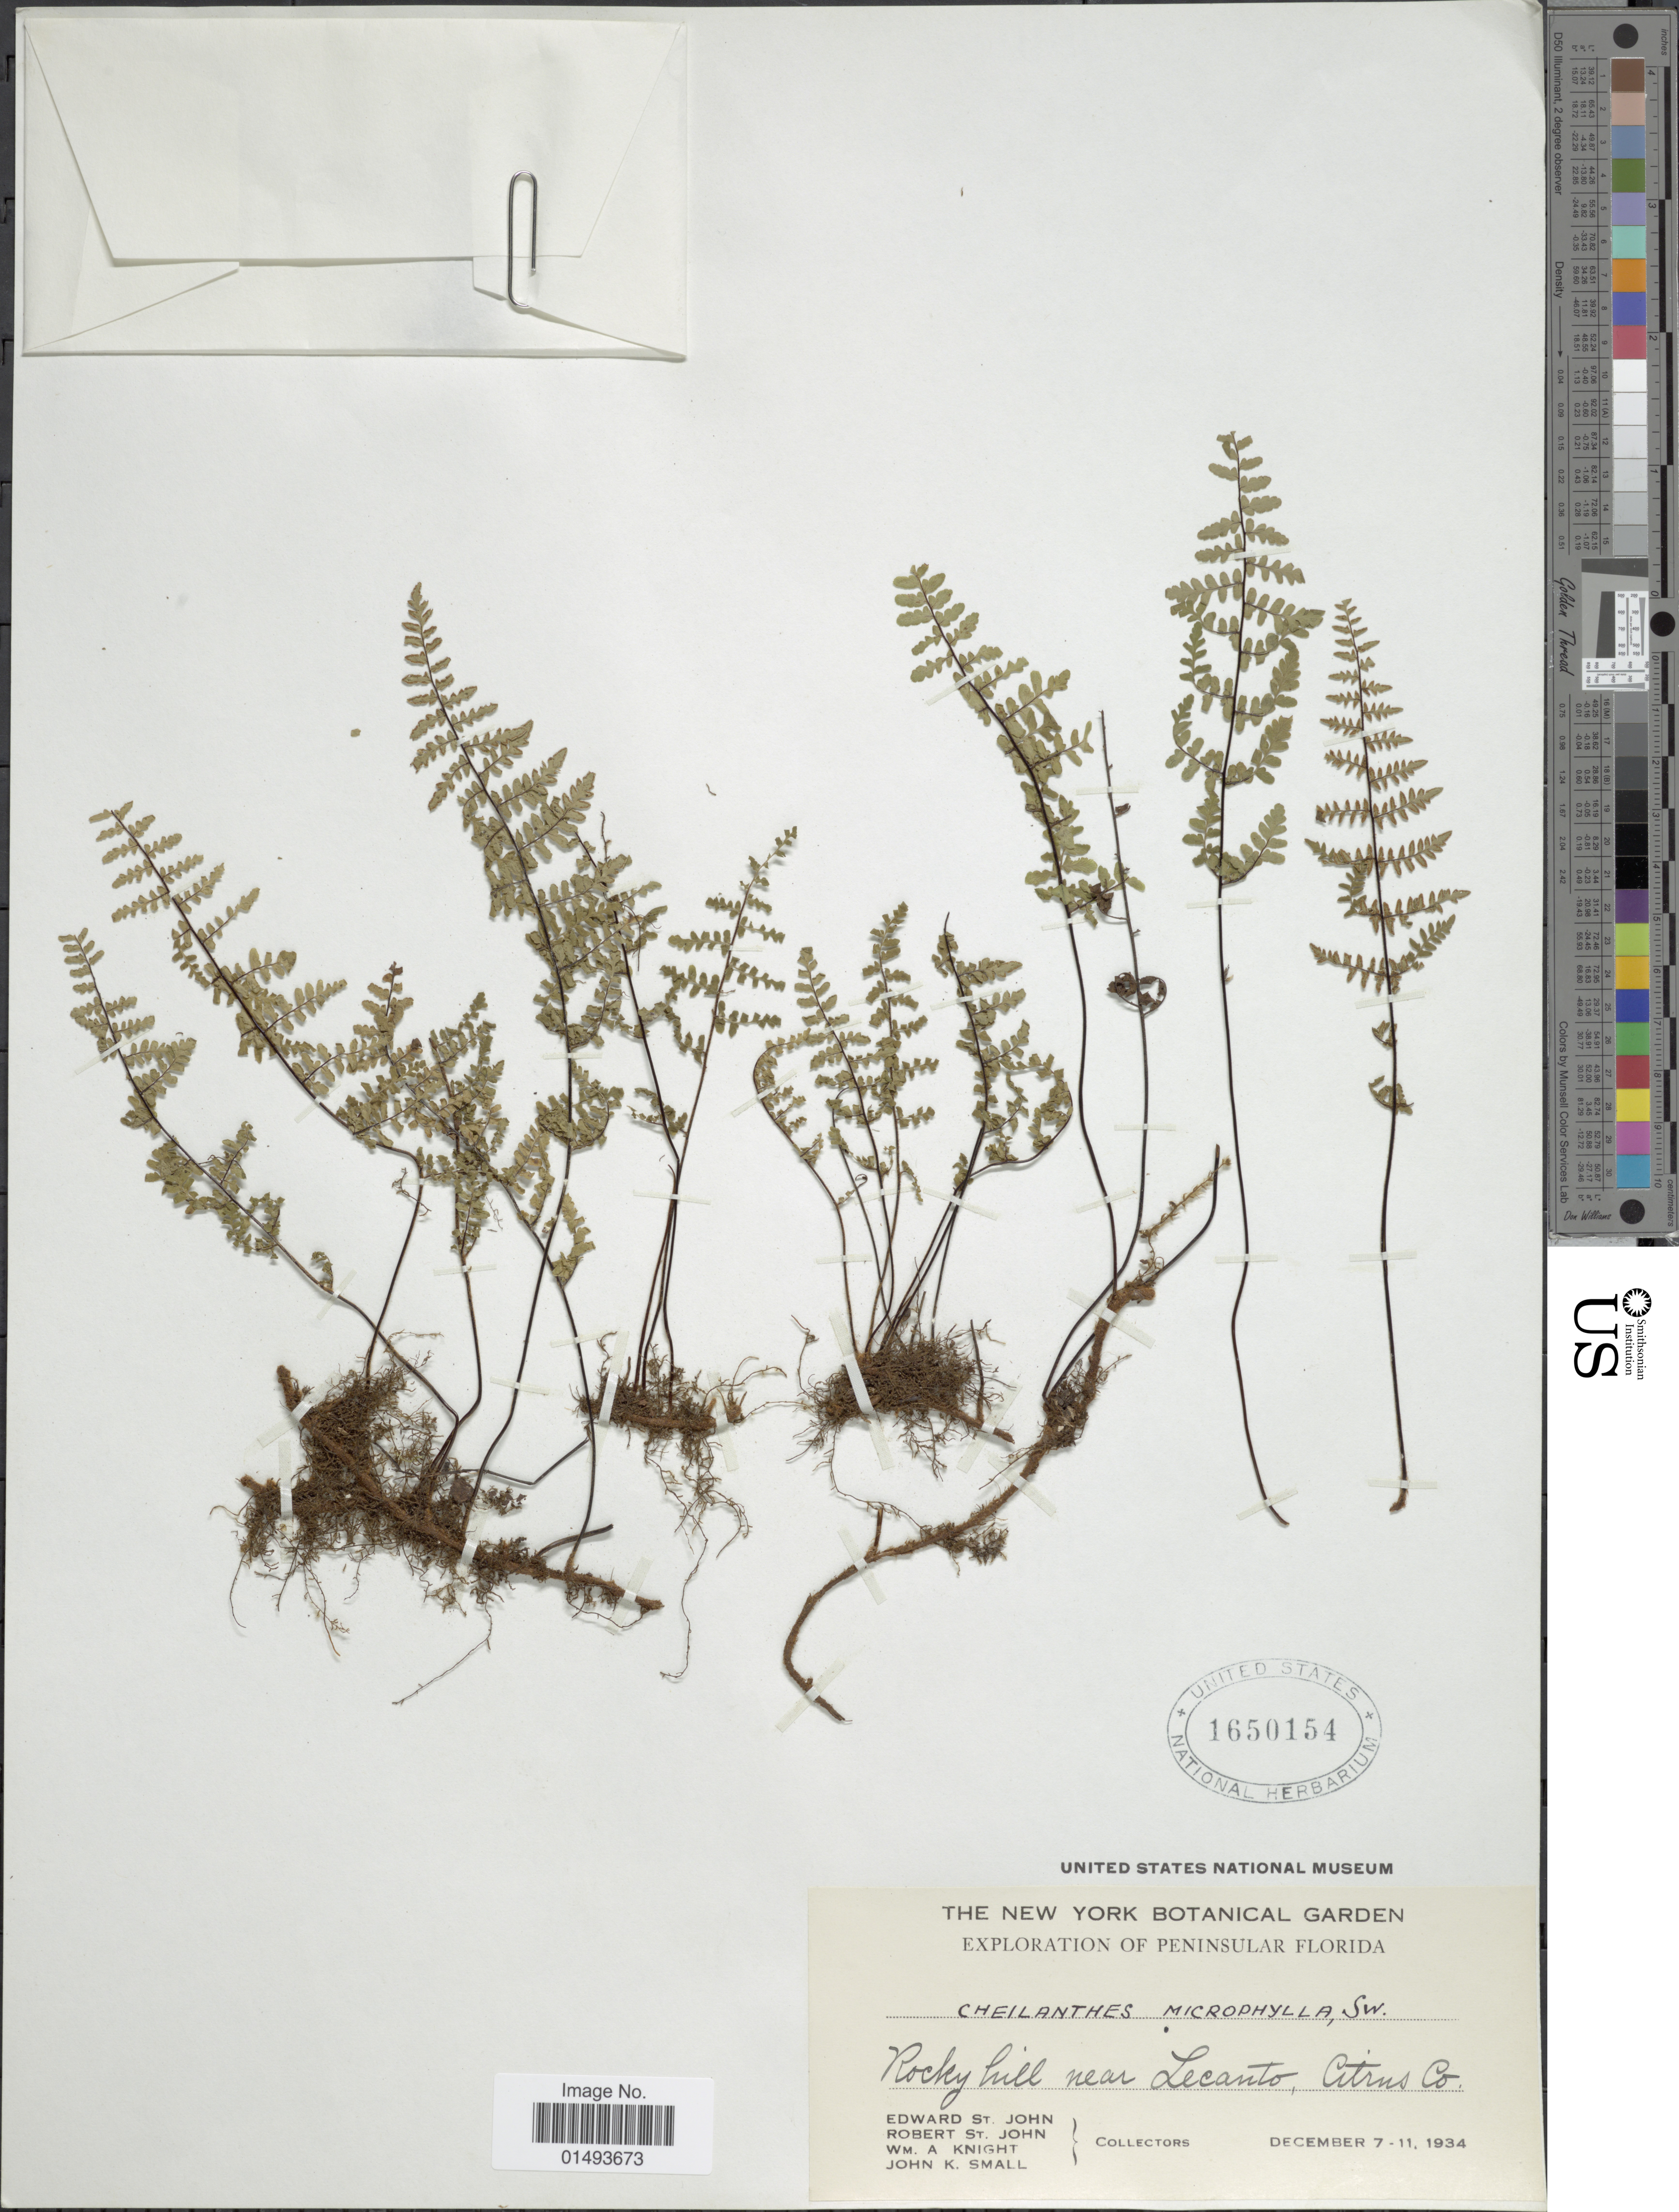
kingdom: Plantae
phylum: Tracheophyta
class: Polypodiopsida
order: Polypodiales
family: Pteridaceae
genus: Myriopteris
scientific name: Myriopteris microphylla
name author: (Sw.) Grusz & Windham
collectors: E. P. St. John, R. P. St. John, W. Knight & J. K. Small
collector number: s.n,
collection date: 1934-12-07/1934-12-11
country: United States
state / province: Florida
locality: Exploration of Peninsular Florida, Rocky Hill near Lecanto, Citrus Co.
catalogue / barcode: US 1650154